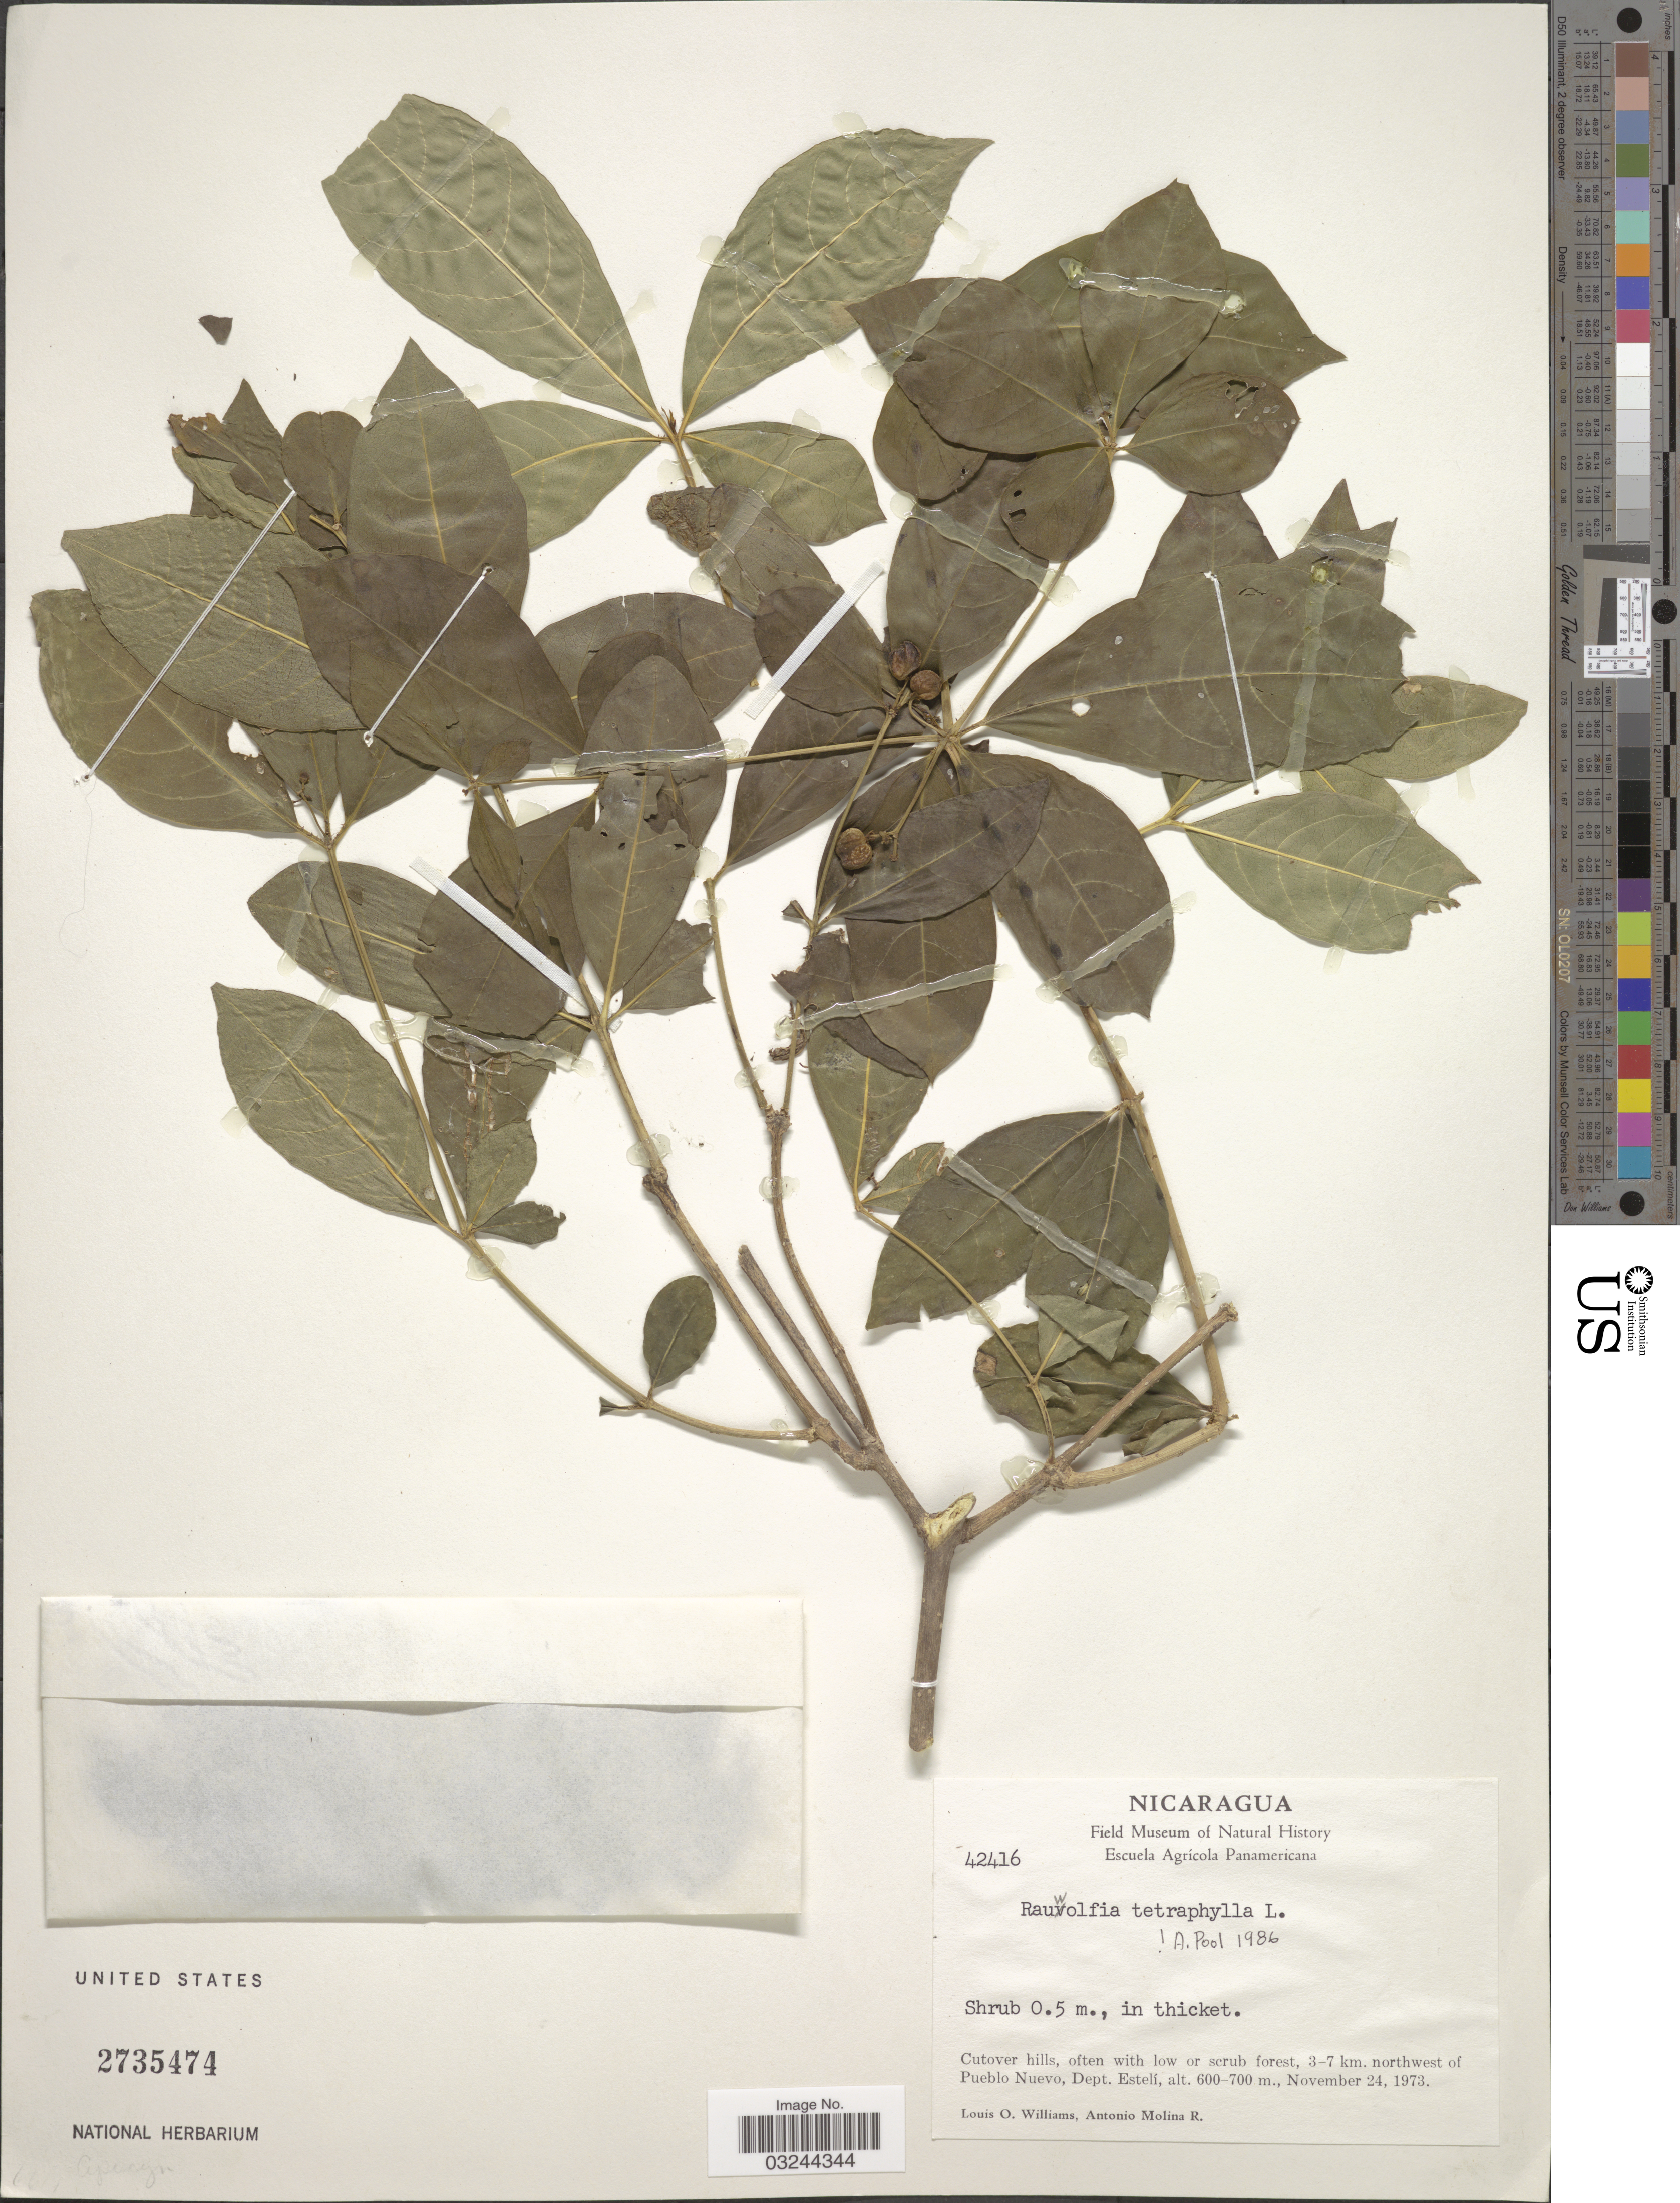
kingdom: Plantae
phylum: Tracheophyta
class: Magnoliopsida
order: Gentianales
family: Apocynaceae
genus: Rauvolfia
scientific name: Rauvolfia tetraphylla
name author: L.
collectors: L. O. Williams & A. Molina R.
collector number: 42416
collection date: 1973-11-24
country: Nicaragua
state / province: Esteli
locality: Cutover hills, often with low or scrub forest, 3-7 km. northwest of Pueblo Nuevo, Dept. Estelí.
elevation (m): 600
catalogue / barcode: US 2735474